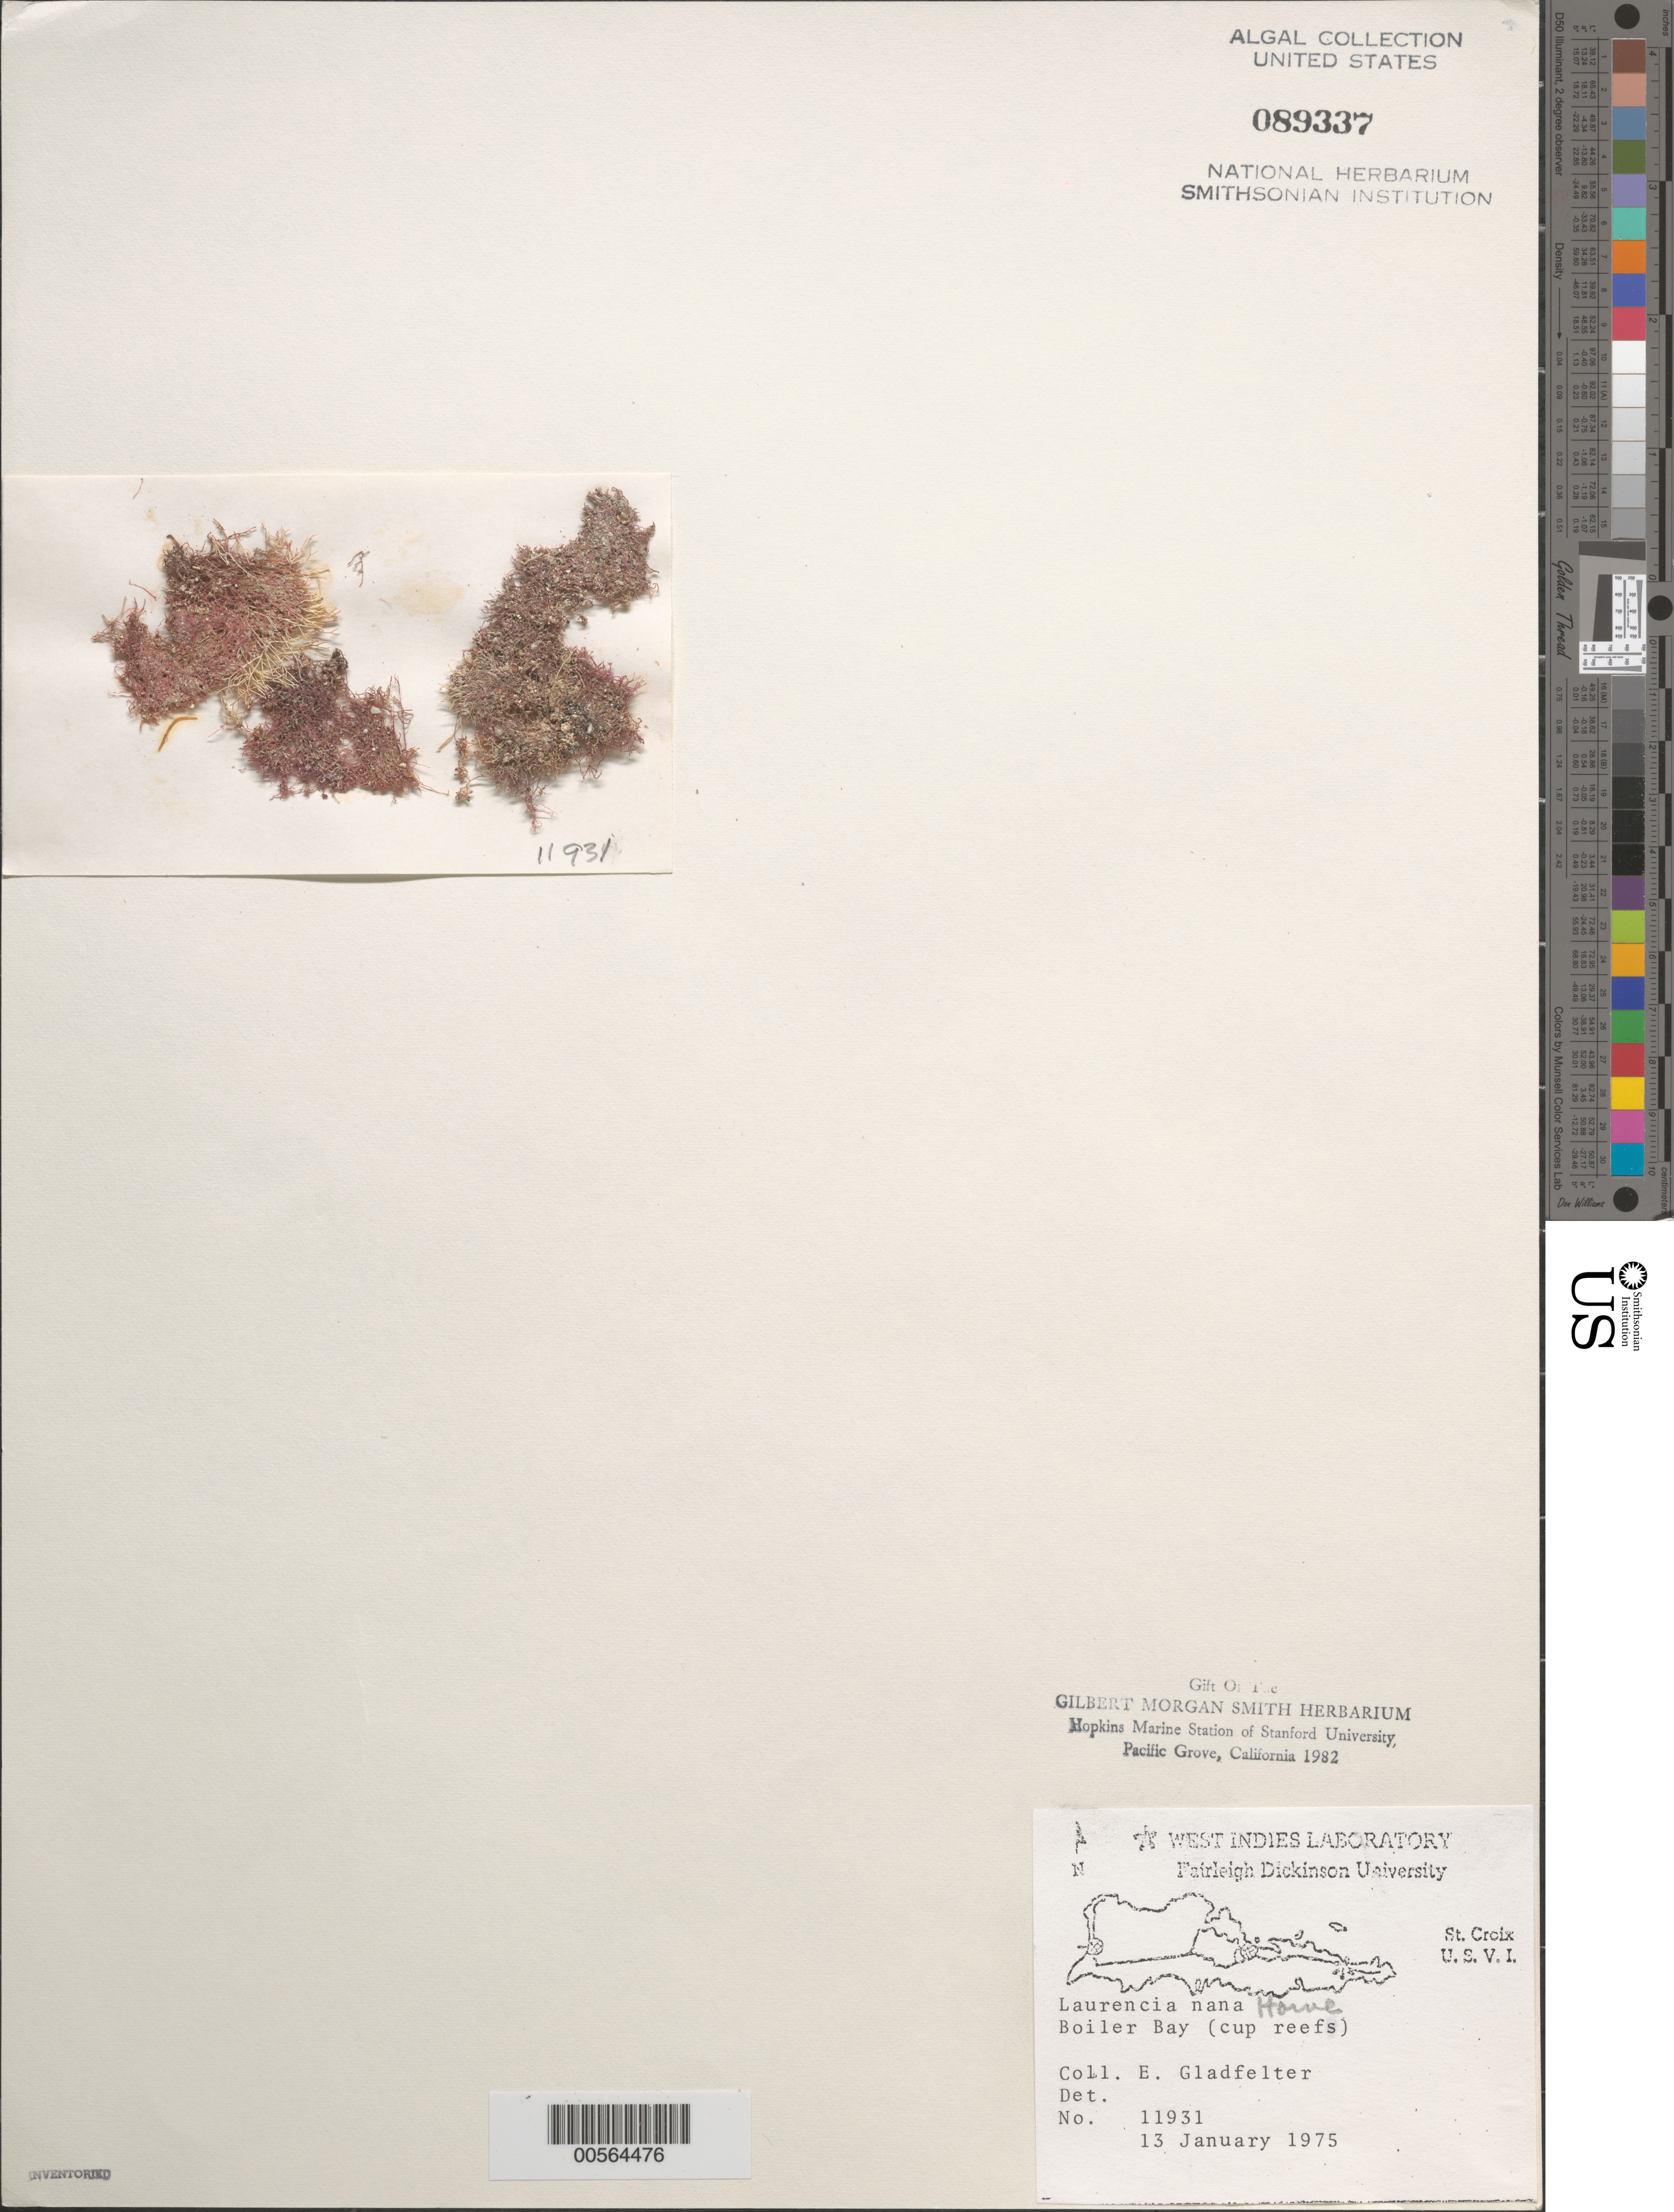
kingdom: Plantae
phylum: Rhodophyta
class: Florideophyceae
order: Ceramiales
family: Rhodomelaceae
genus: Laurencia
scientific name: Laurencia nana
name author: M. Howe in Britton & Millsp.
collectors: E. Gladfelter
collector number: IAA 11931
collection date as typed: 13 Jan 1975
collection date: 1975-01-13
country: U.S. Virgin Islands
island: St. Croix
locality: Boiler Bay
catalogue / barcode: US 89337